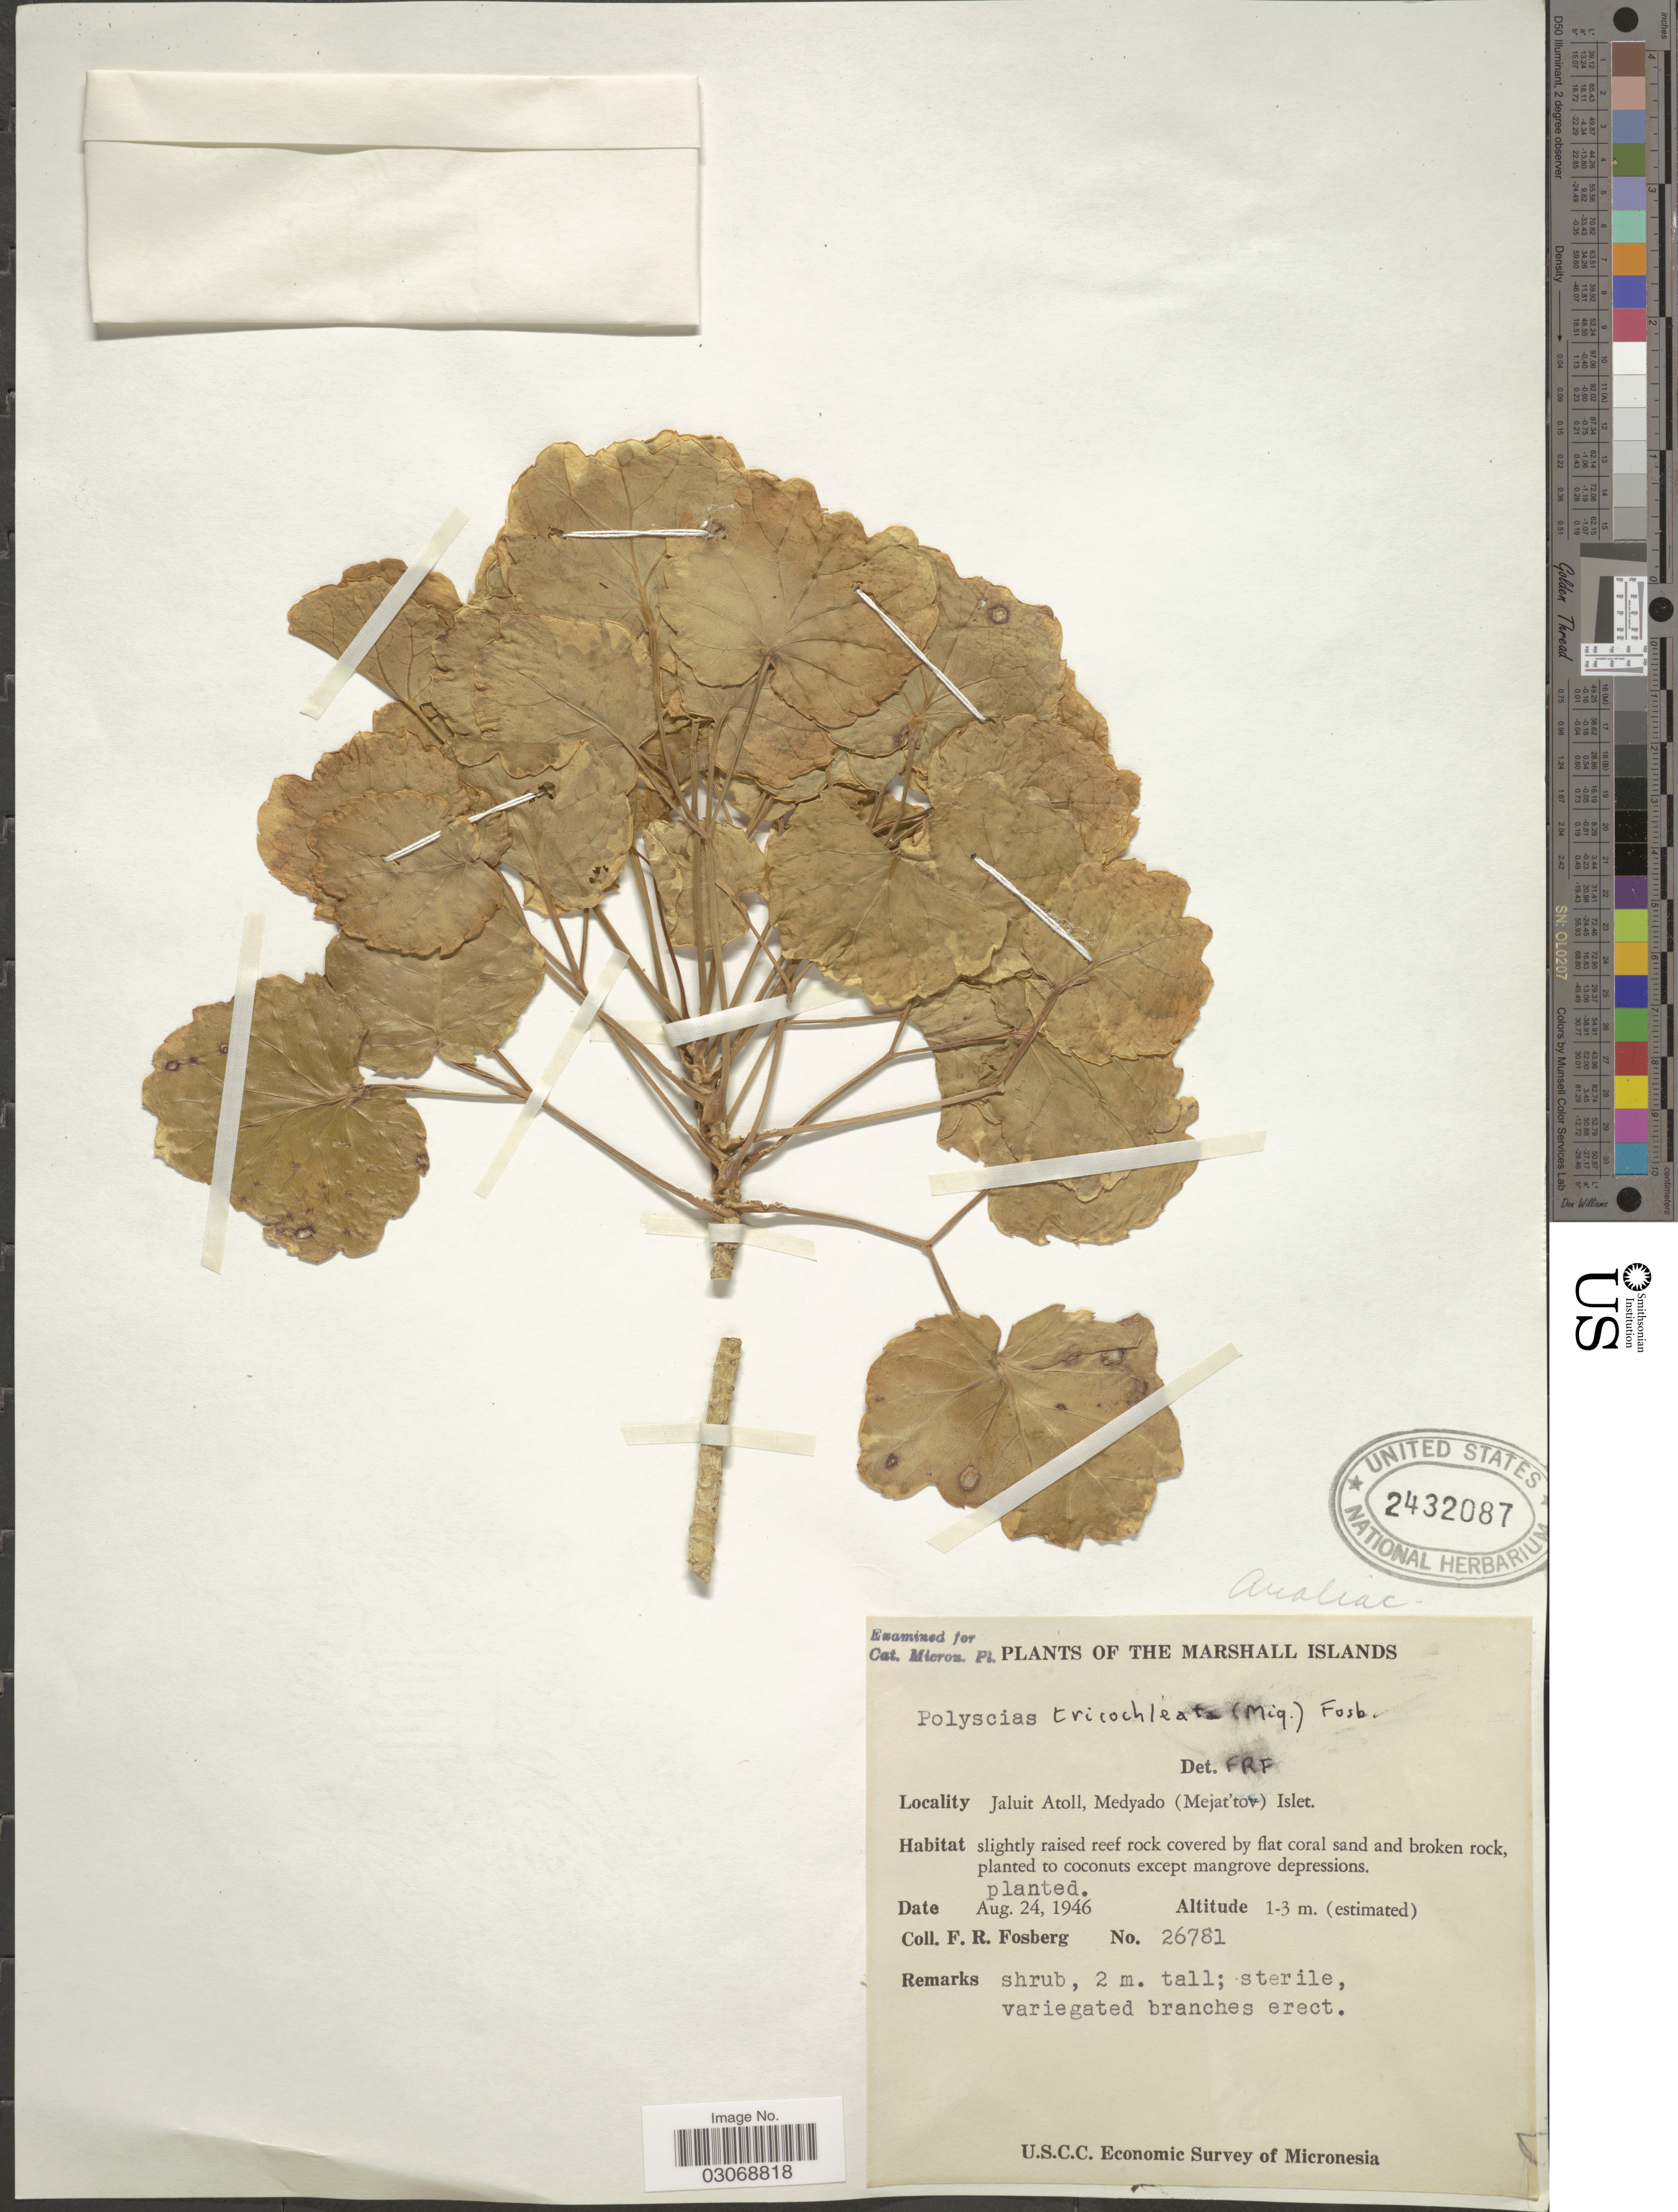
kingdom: Plantae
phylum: Tracheophyta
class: Magnoliopsida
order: Apiales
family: Araliaceae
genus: Polyscias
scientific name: Polyscias scutellaria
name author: (Burm. f.) Fosberg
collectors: F. R. Fosberg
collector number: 26781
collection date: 1946-08-24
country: Marshall Islands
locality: The Marshall Islands. Jaluit Atoll, Medyado (Mejat'to) Islet.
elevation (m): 1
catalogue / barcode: US 2432087